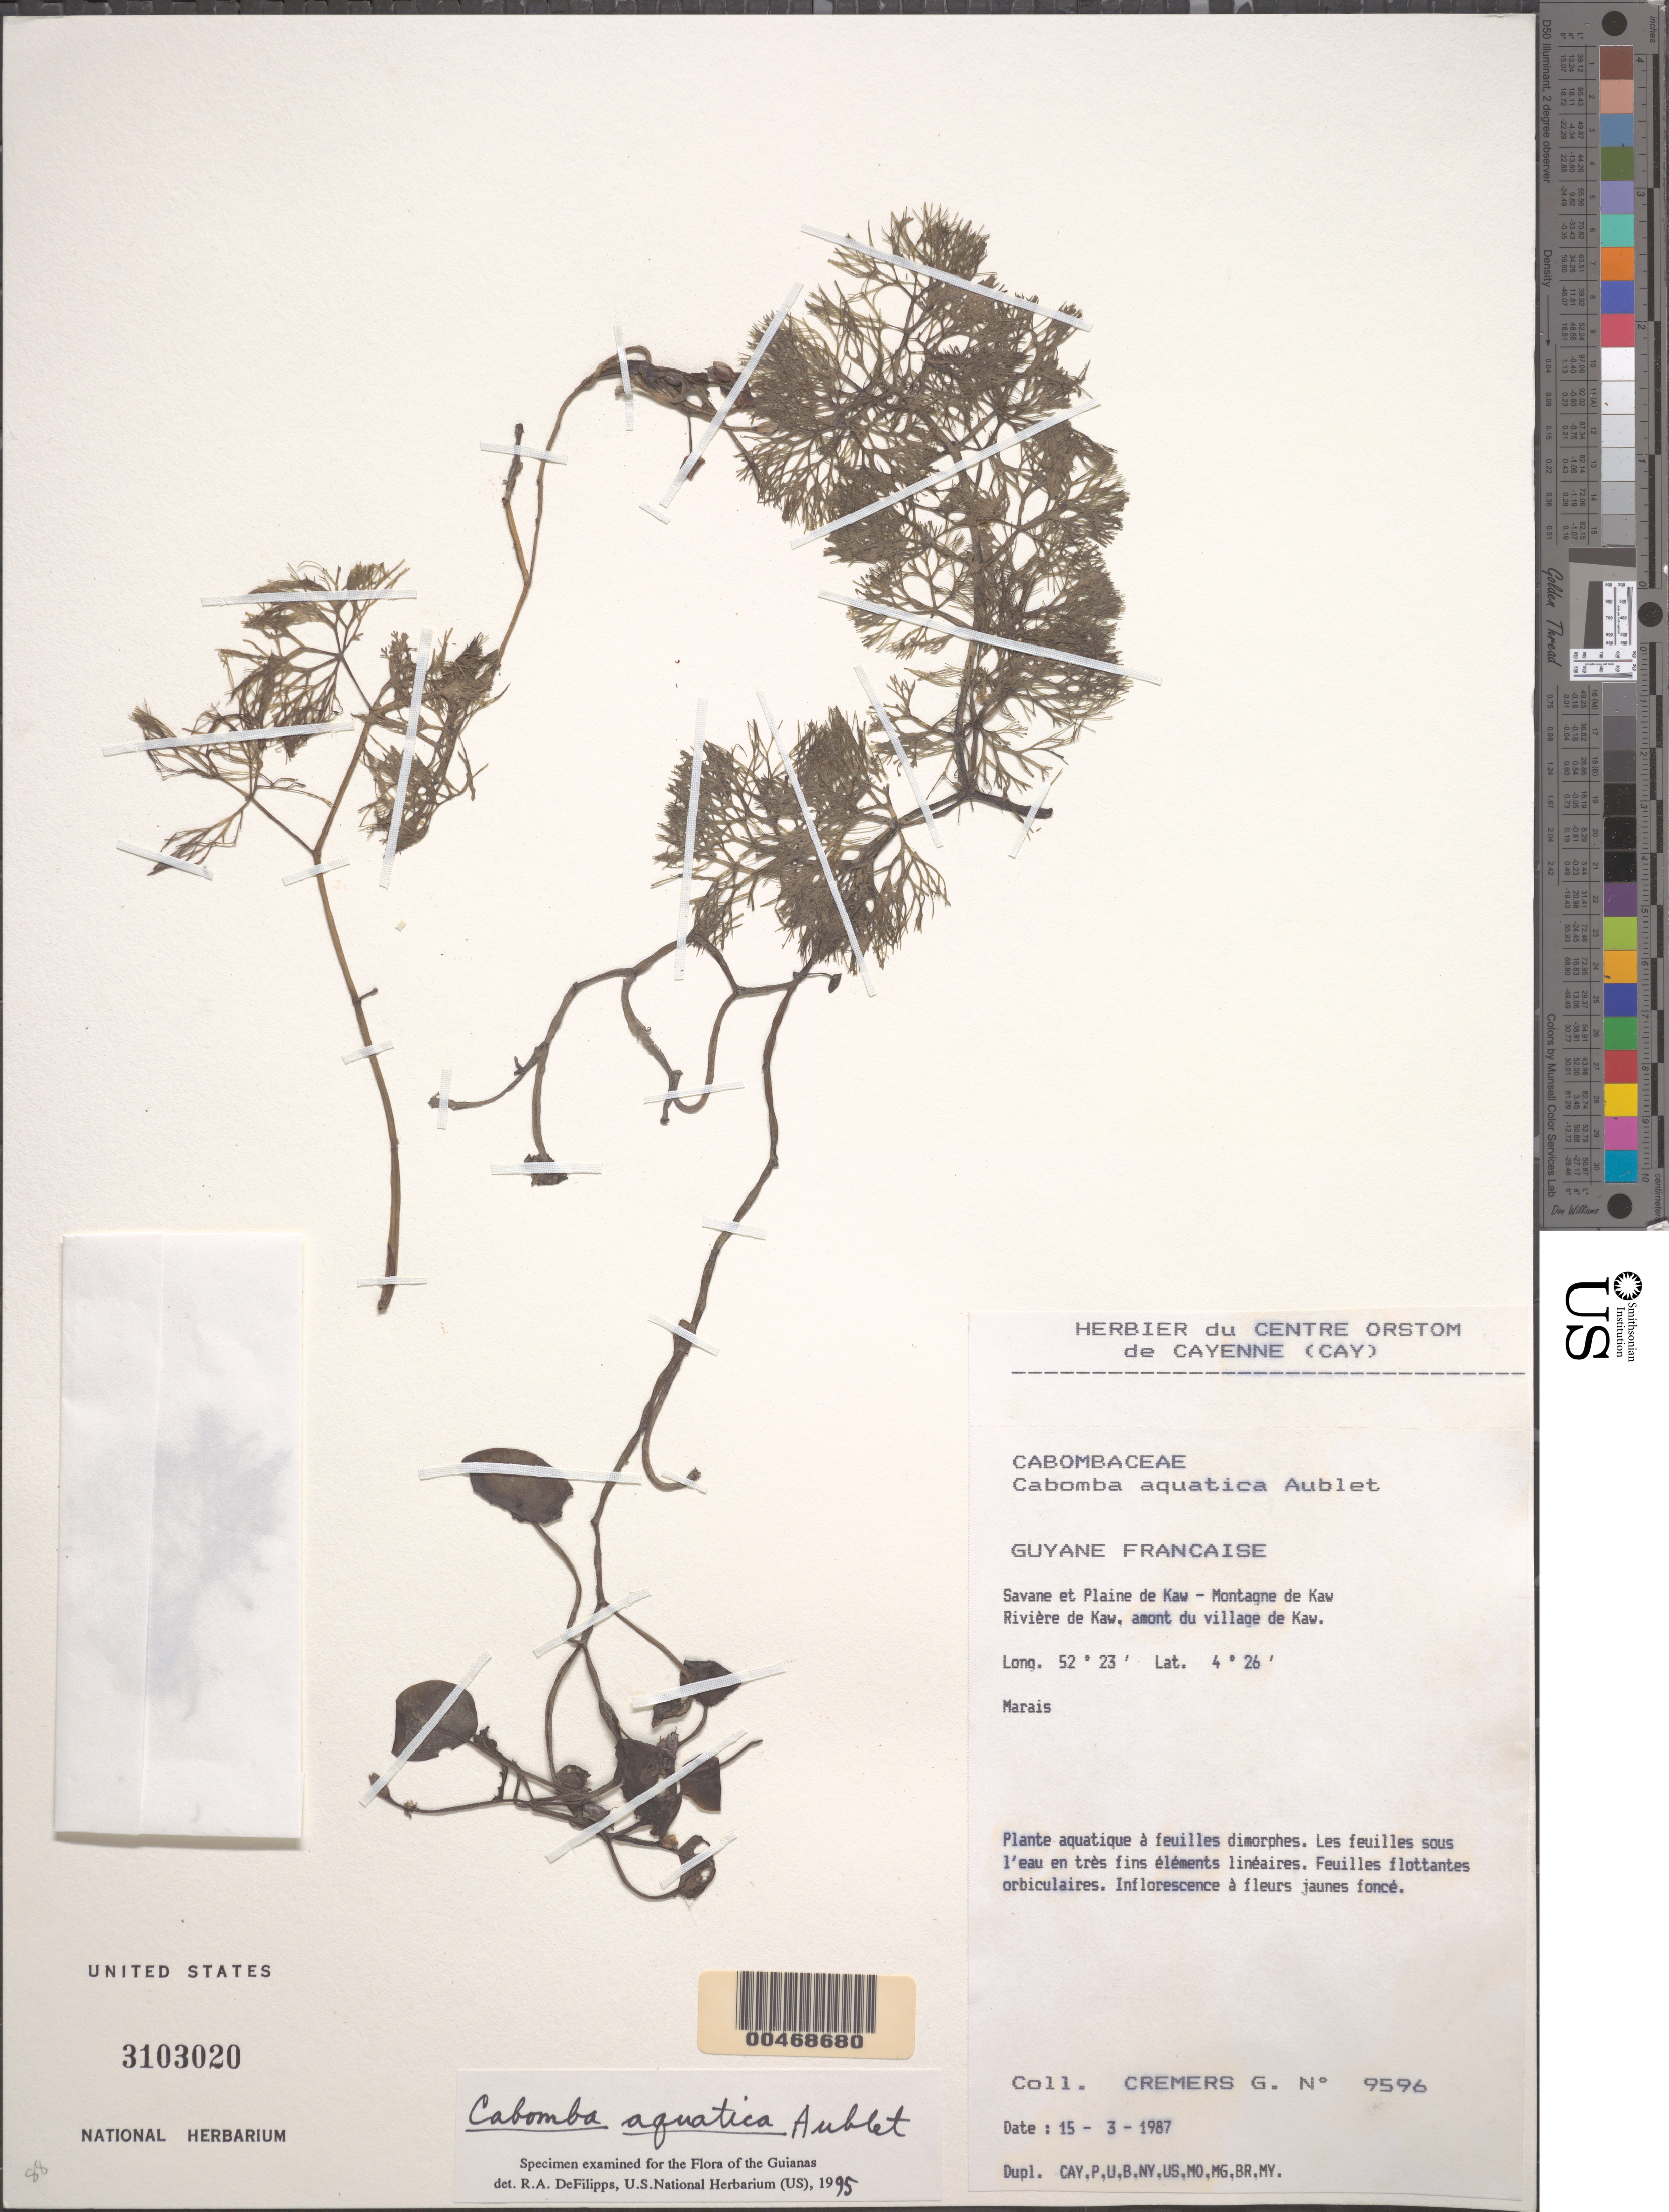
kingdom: Plantae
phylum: Tracheophyta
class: Magnoliopsida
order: Nymphaeales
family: Cabombaceae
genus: Cabomba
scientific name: Cabomba aquatica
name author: Aubl.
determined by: DeFilipps, R. A.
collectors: G. Cremers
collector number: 9596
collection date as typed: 15-Mar-87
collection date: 1987-03-15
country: French Guiana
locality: Montagne de Kaw, Rivière de Kaw. amont du village de Kaw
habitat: Marsh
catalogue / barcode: US 3103020